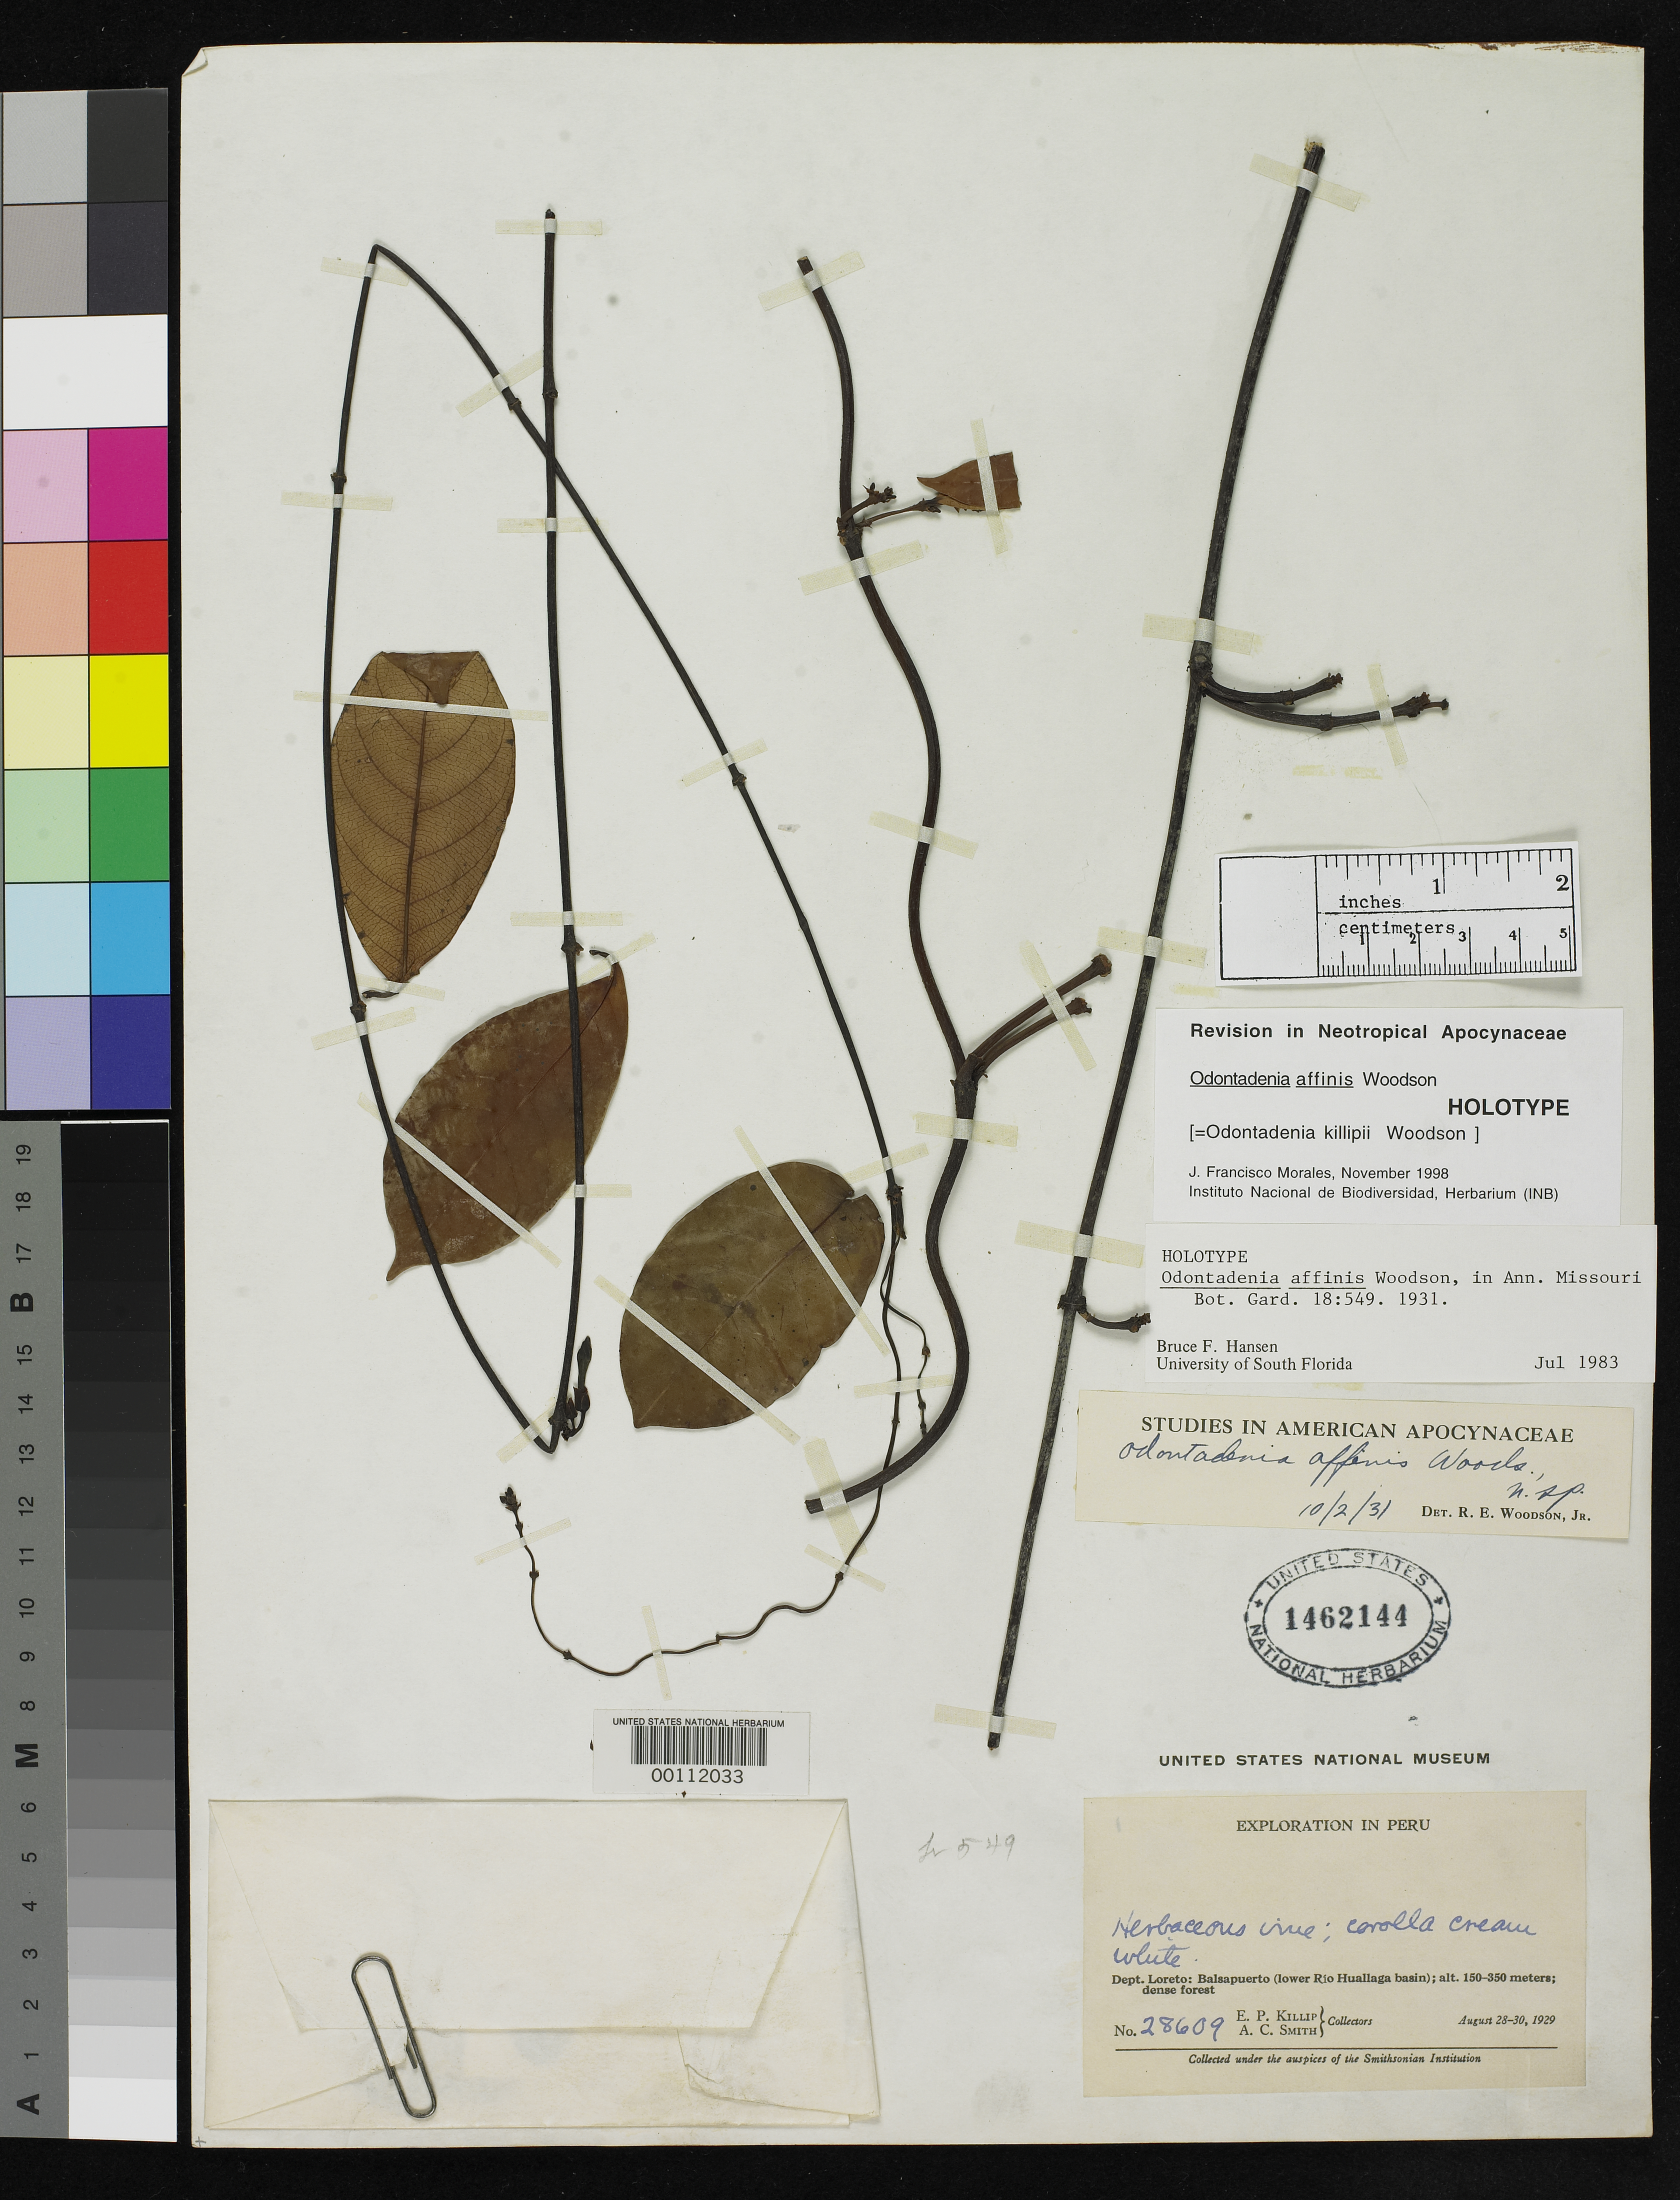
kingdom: Plantae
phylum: Tracheophyta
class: Magnoliopsida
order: Gentianales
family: Apocynaceae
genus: Odontadenia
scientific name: Odontadenia affinis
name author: Woodson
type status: Holotype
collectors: E. P. Killip & A. C. Smith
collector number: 28609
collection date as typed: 28 Aug 1929 to 30 Aug 1929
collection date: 1929-08-28/1929-08-30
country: Peru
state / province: Loreto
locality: Balsapuerto, lower Rio Huallaga Basin.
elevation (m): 150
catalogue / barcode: US 1462144